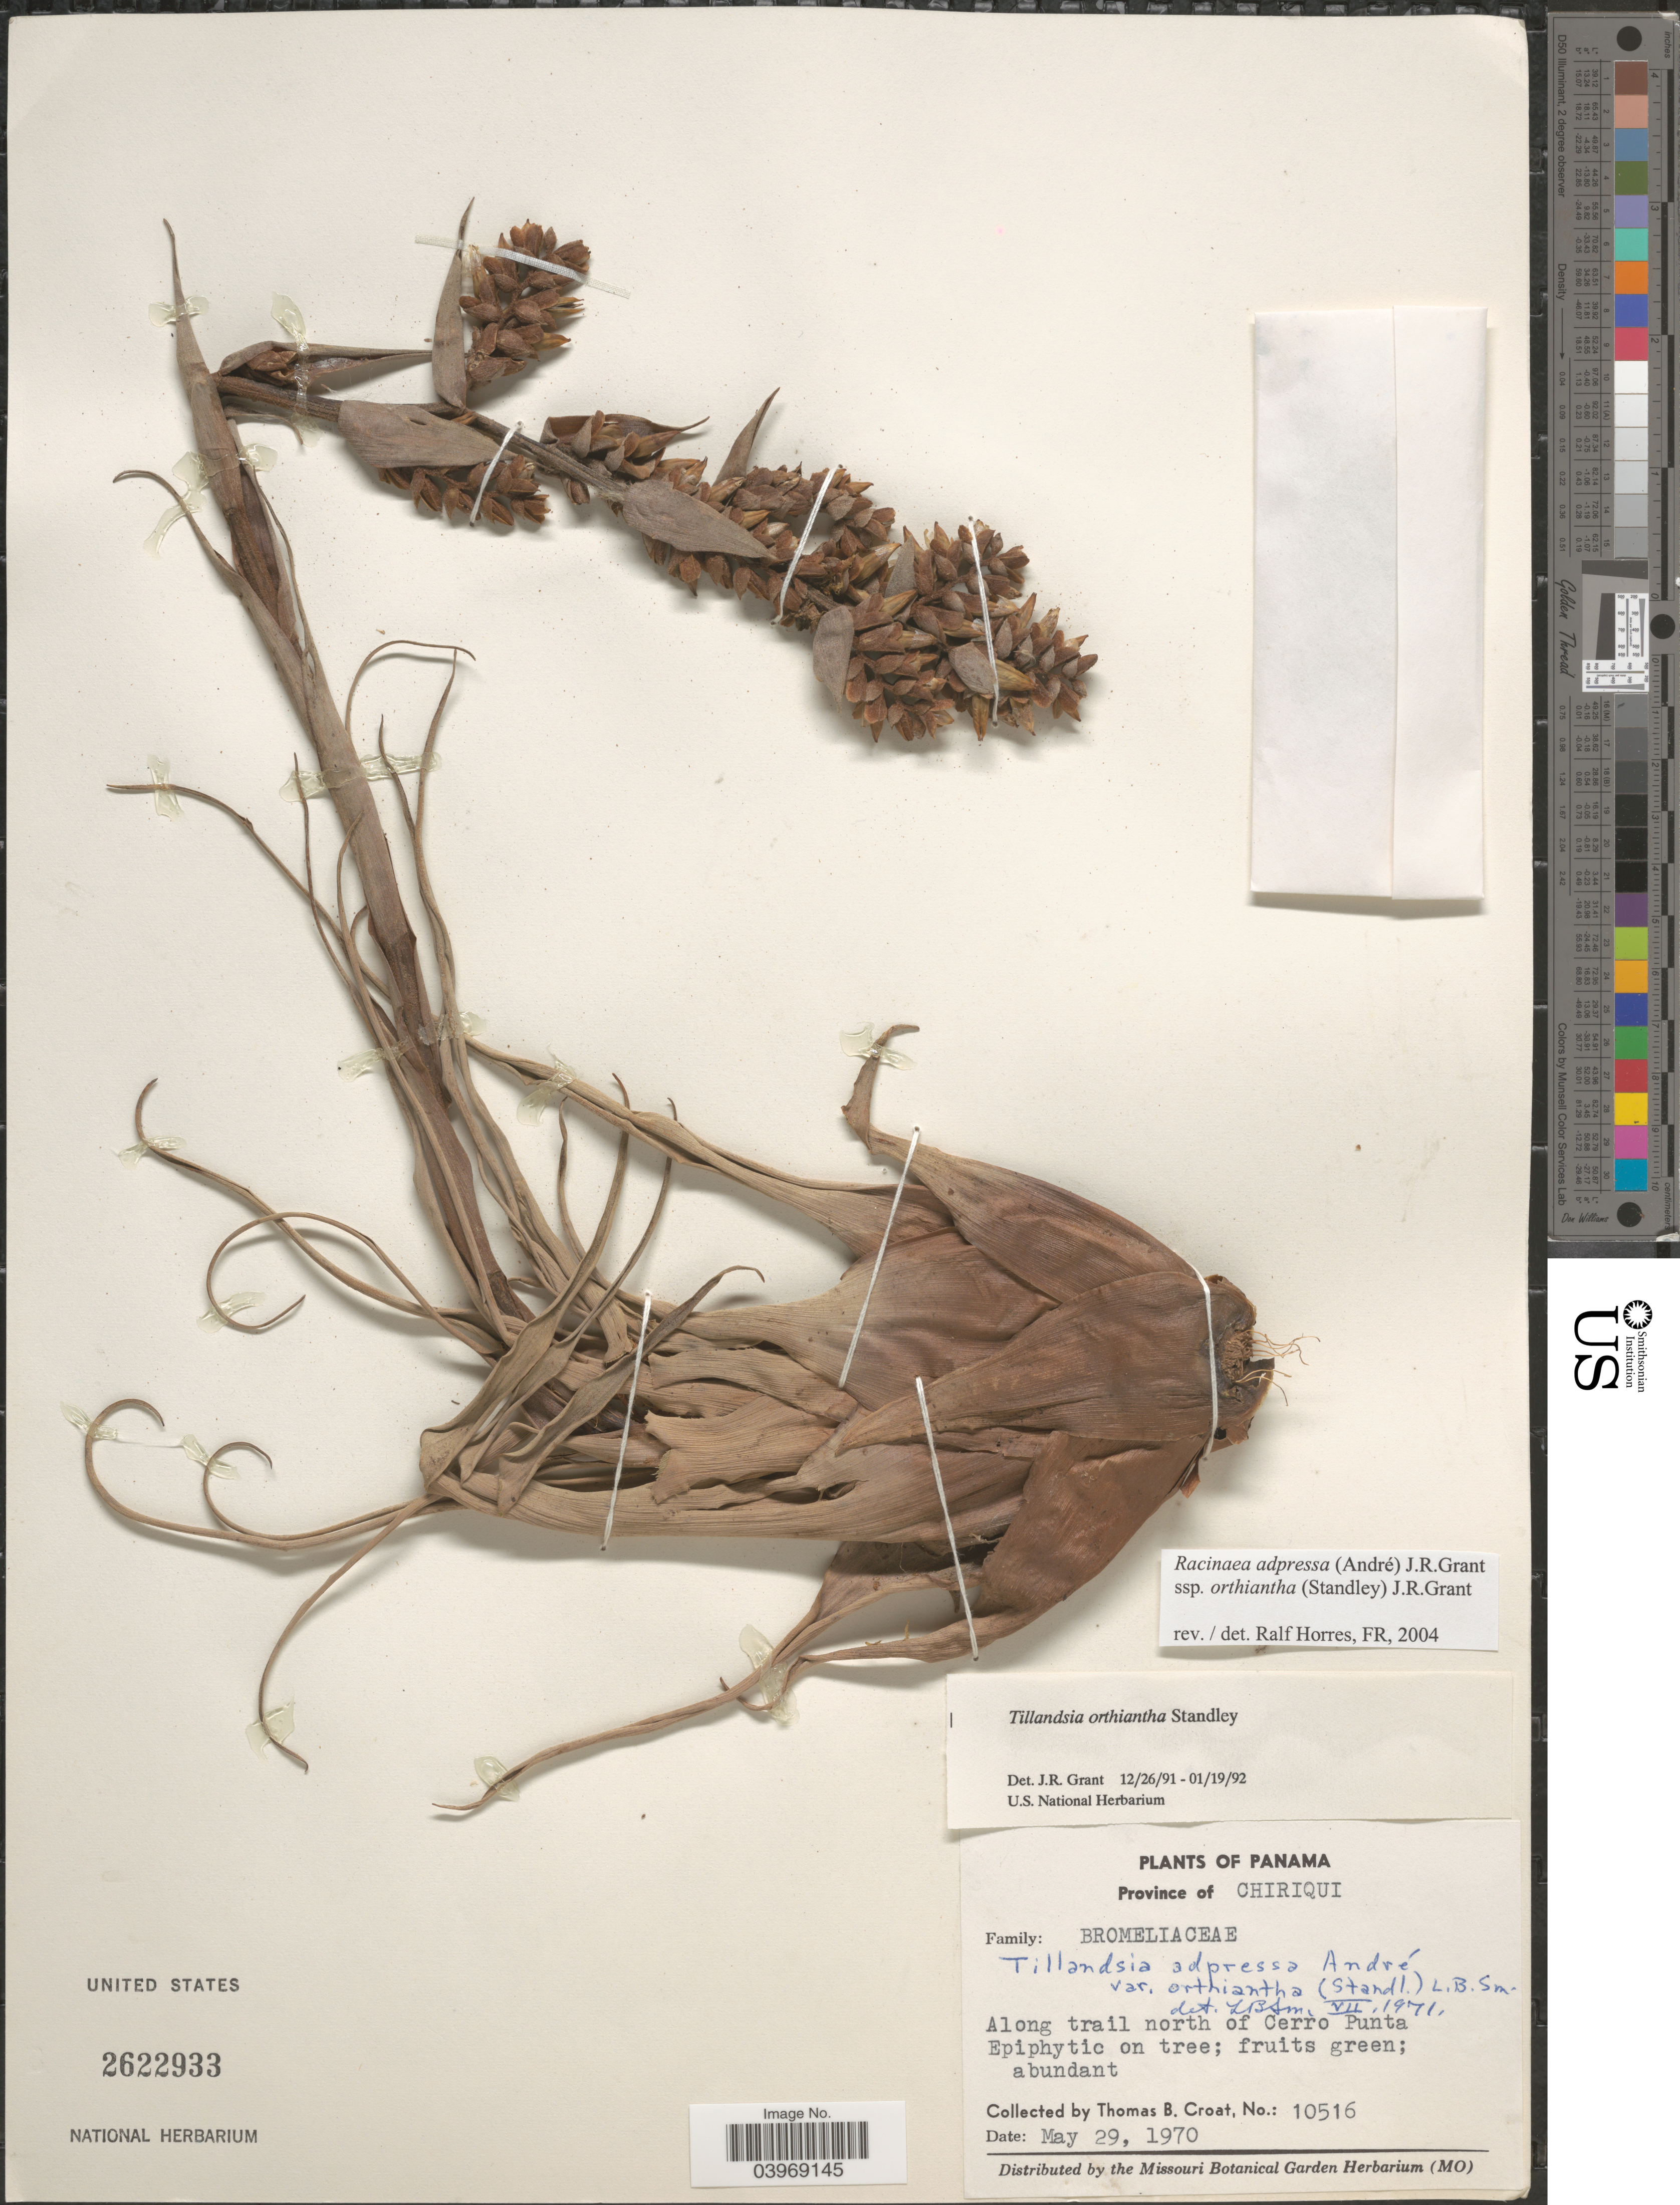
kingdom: Plantae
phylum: Tracheophyta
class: Liliopsida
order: Poales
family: Bromeliaceae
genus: Racinaea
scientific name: Racinaea adpressa subsp. orthiantha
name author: (Standl.) J.R. Grant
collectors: T. B. Croat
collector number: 10516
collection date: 1970-05-29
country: Panama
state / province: Chiriqui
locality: Along trail north of Cerro Punta.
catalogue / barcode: US 2622933